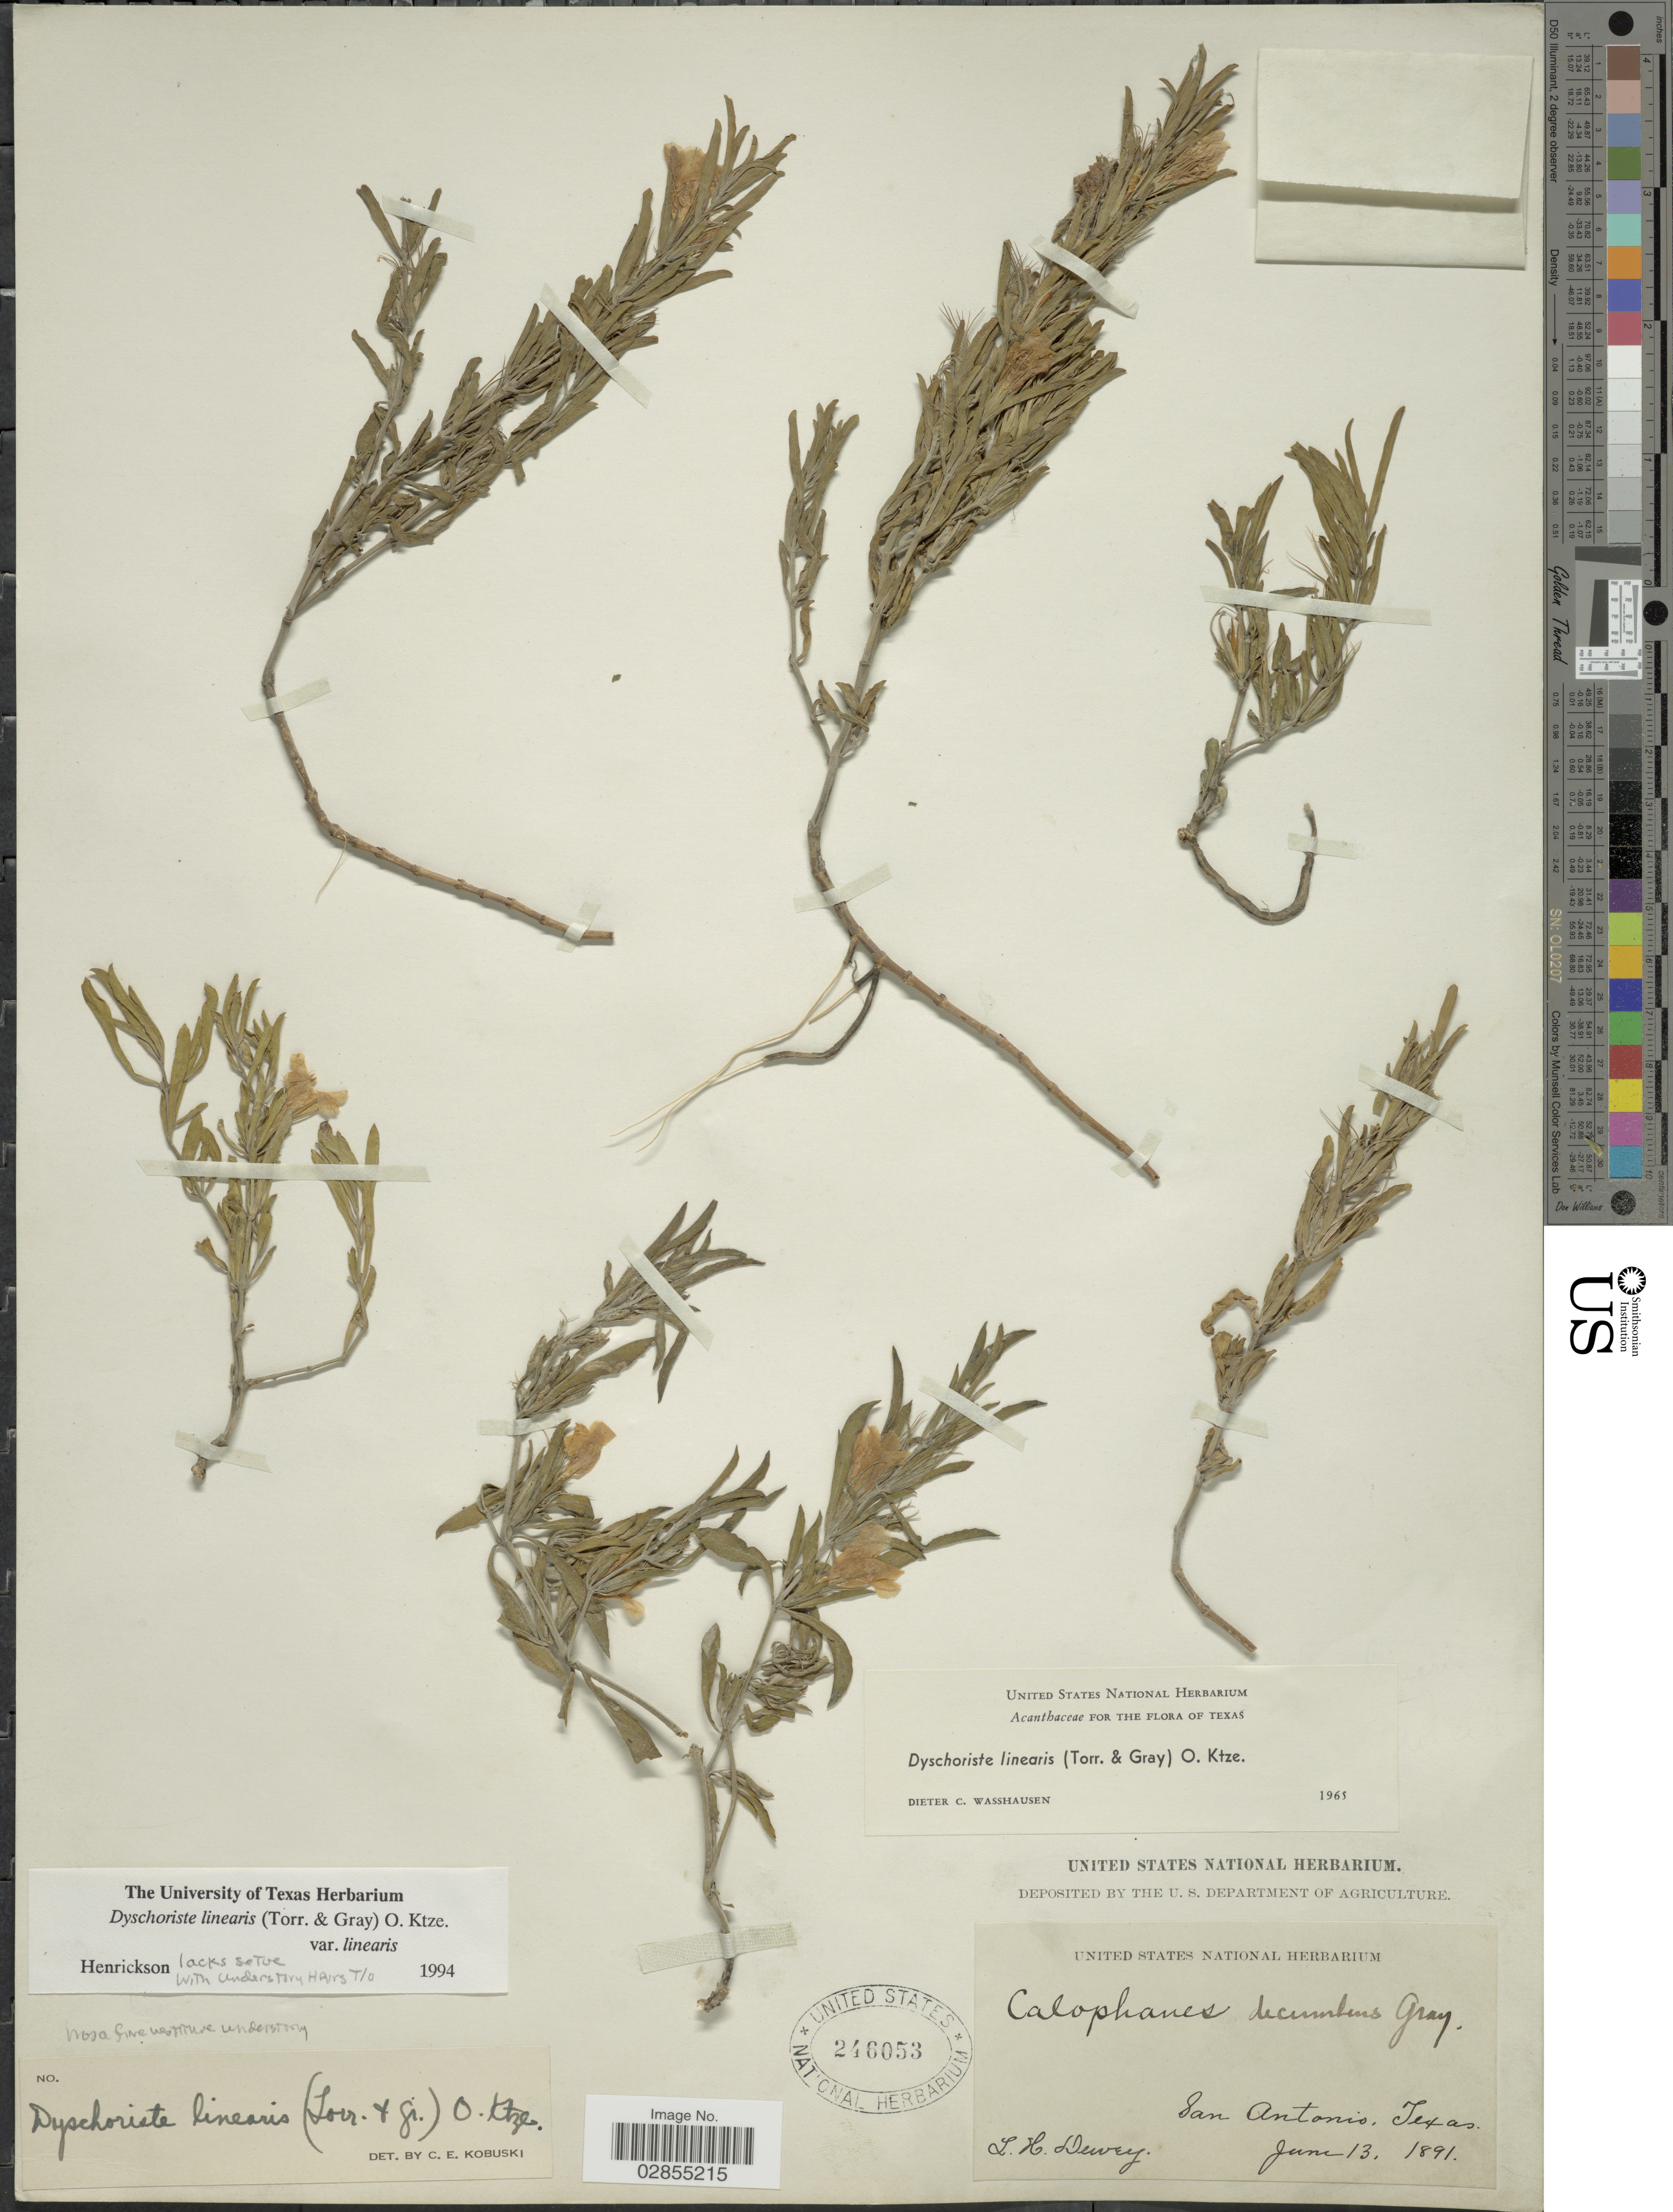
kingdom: Plantae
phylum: Tracheophyta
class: Magnoliopsida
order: Lamiales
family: Acanthaceae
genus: Dyschoriste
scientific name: Dyschoriste linearis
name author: (Torr. & A. Gray) Kuntze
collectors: L. H. Dewey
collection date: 1891-06-13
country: United States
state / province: Texas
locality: San Antonio.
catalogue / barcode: US 246053